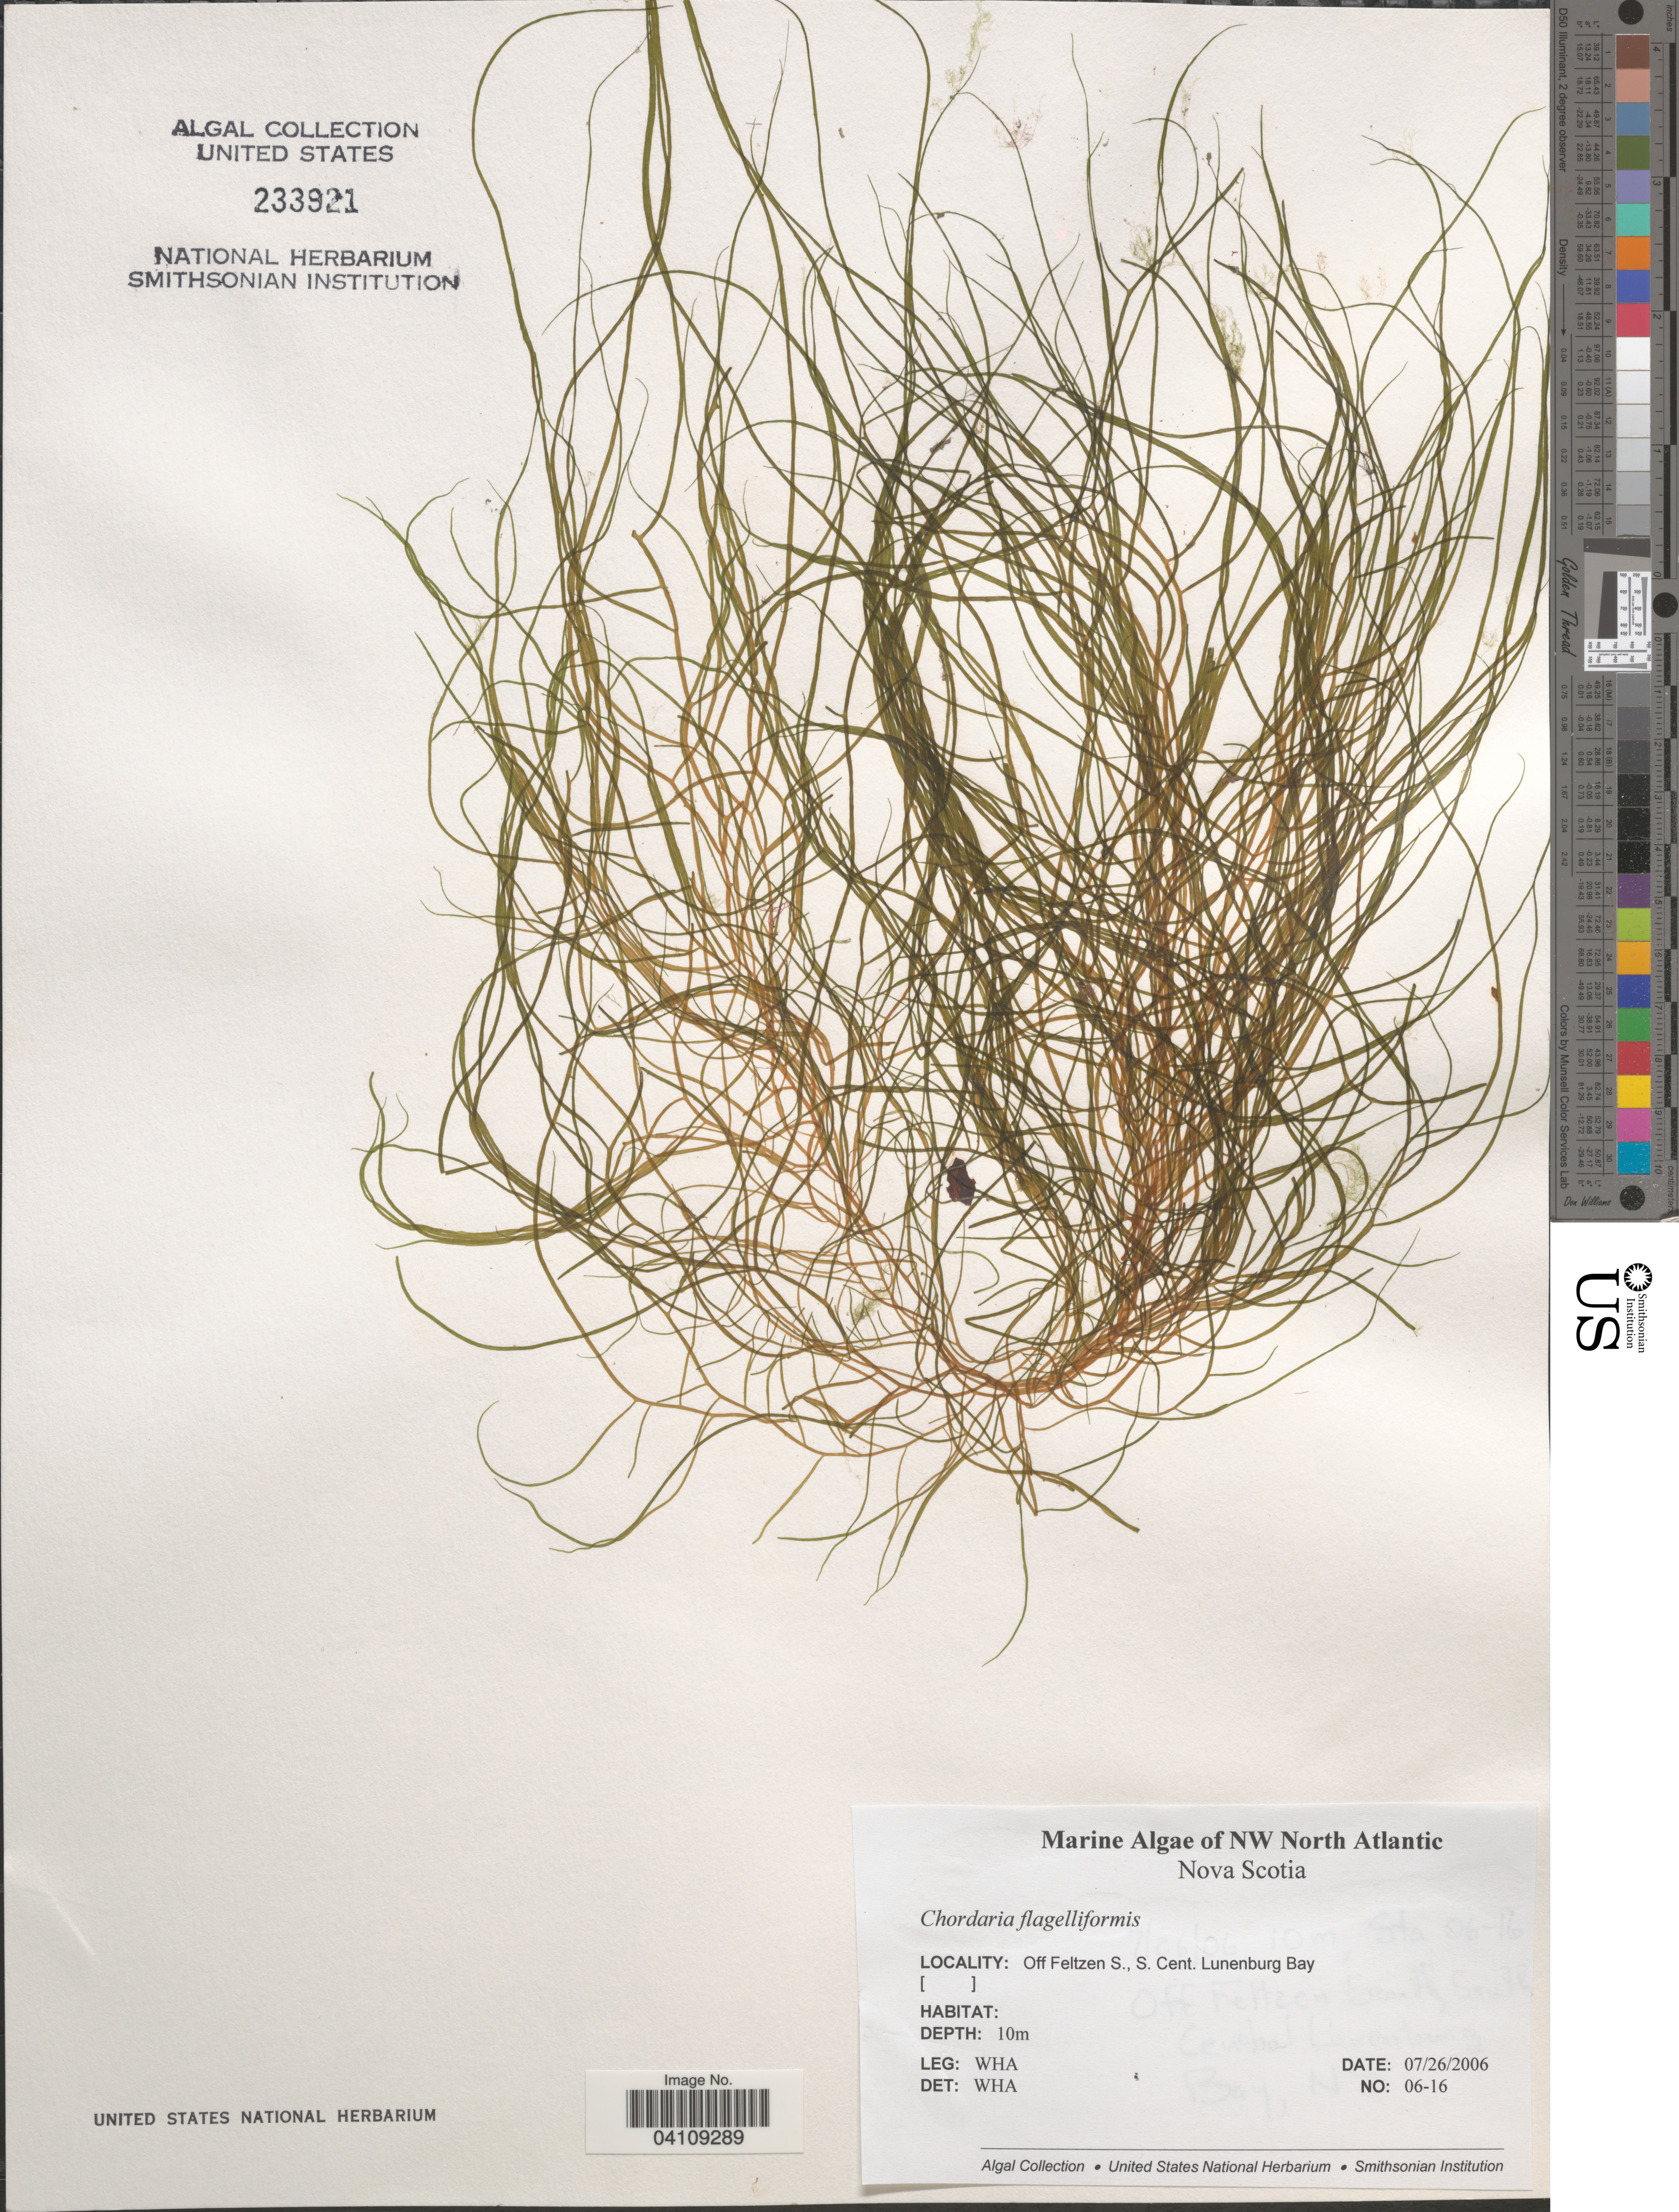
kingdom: Chromista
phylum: Ochrophyta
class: Phaeophyceae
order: Ectocarpales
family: Chordariaceae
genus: Chordaria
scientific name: Chordaria flagelliformis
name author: (Hudson) Grev.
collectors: W. H. Adey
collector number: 06-16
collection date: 2006-07-26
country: Canada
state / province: Nova Scotia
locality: NW North Atlantic. Off Feltzen S., S. Cent. Lunenburg Bay.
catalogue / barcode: US 233921